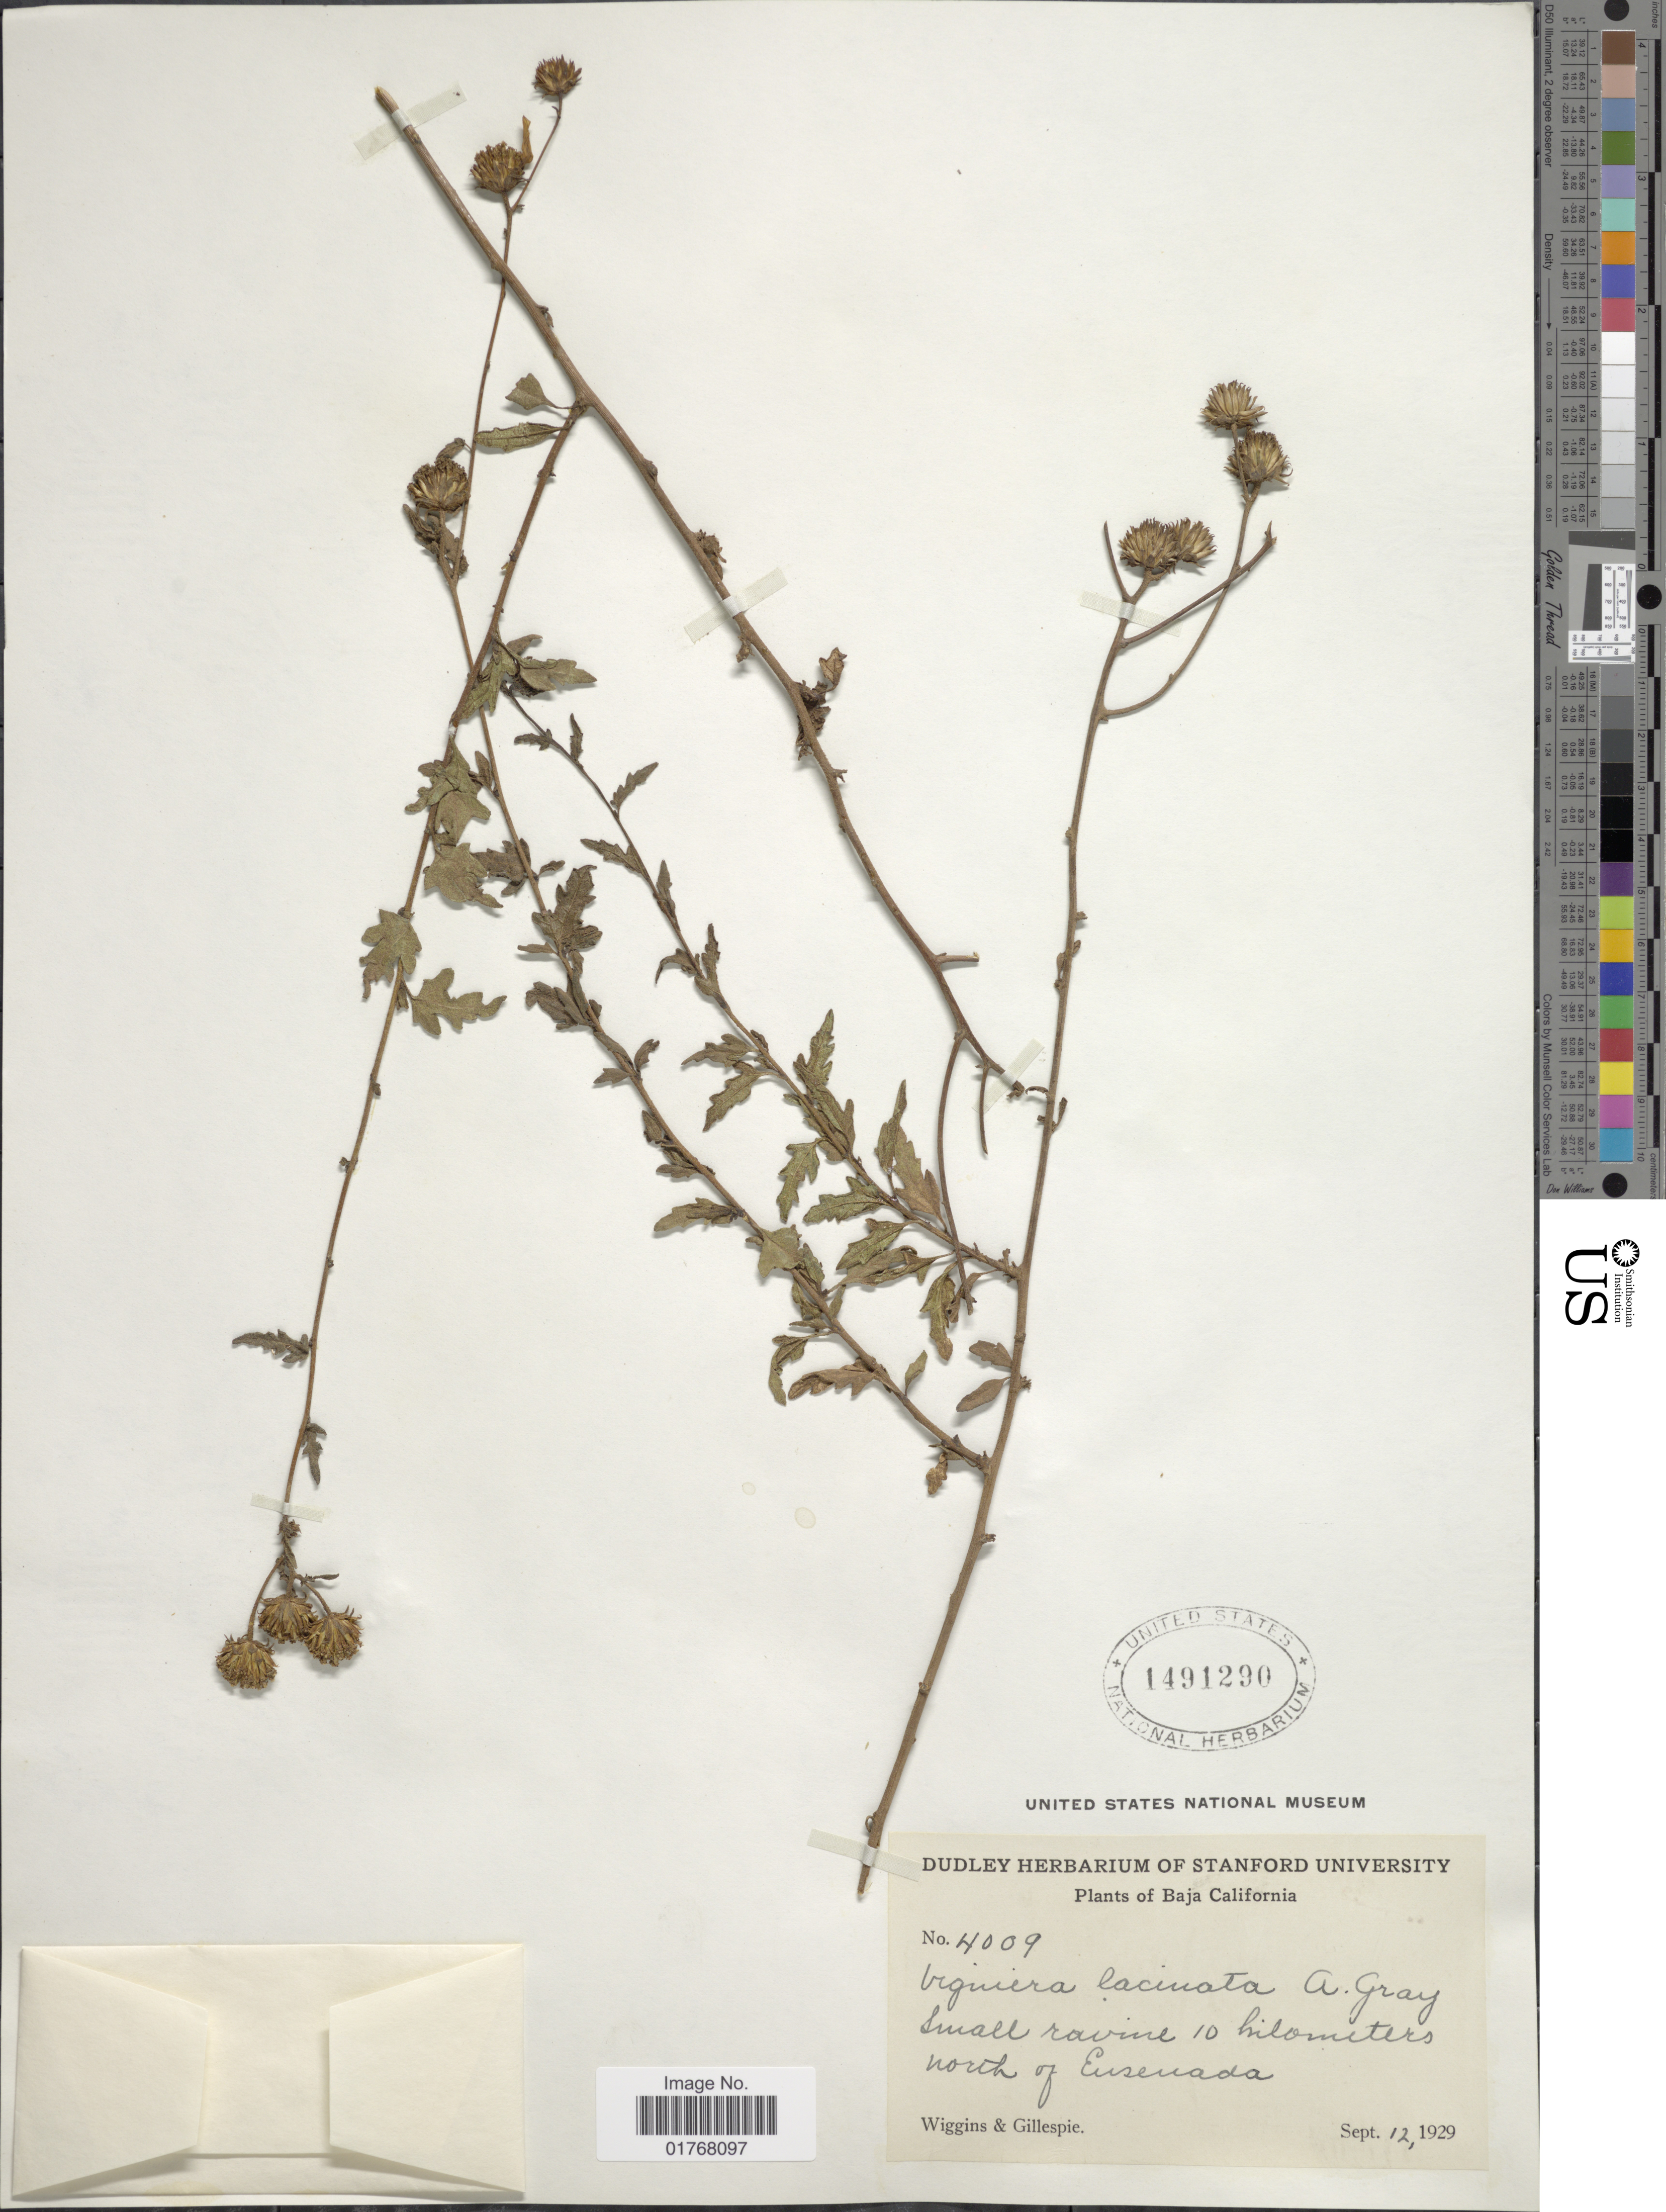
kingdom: Plantae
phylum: Tracheophyta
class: Magnoliopsida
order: Asterales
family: Asteraceae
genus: Viguiera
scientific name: Viguiera laciniata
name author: A. Gray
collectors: -- Wiggins & -- Gillespie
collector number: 4009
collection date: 1929-09-12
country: Mexico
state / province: Baja California Norte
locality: Smal, ravine 10 kilometers north of Ensenada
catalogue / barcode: US 1491290